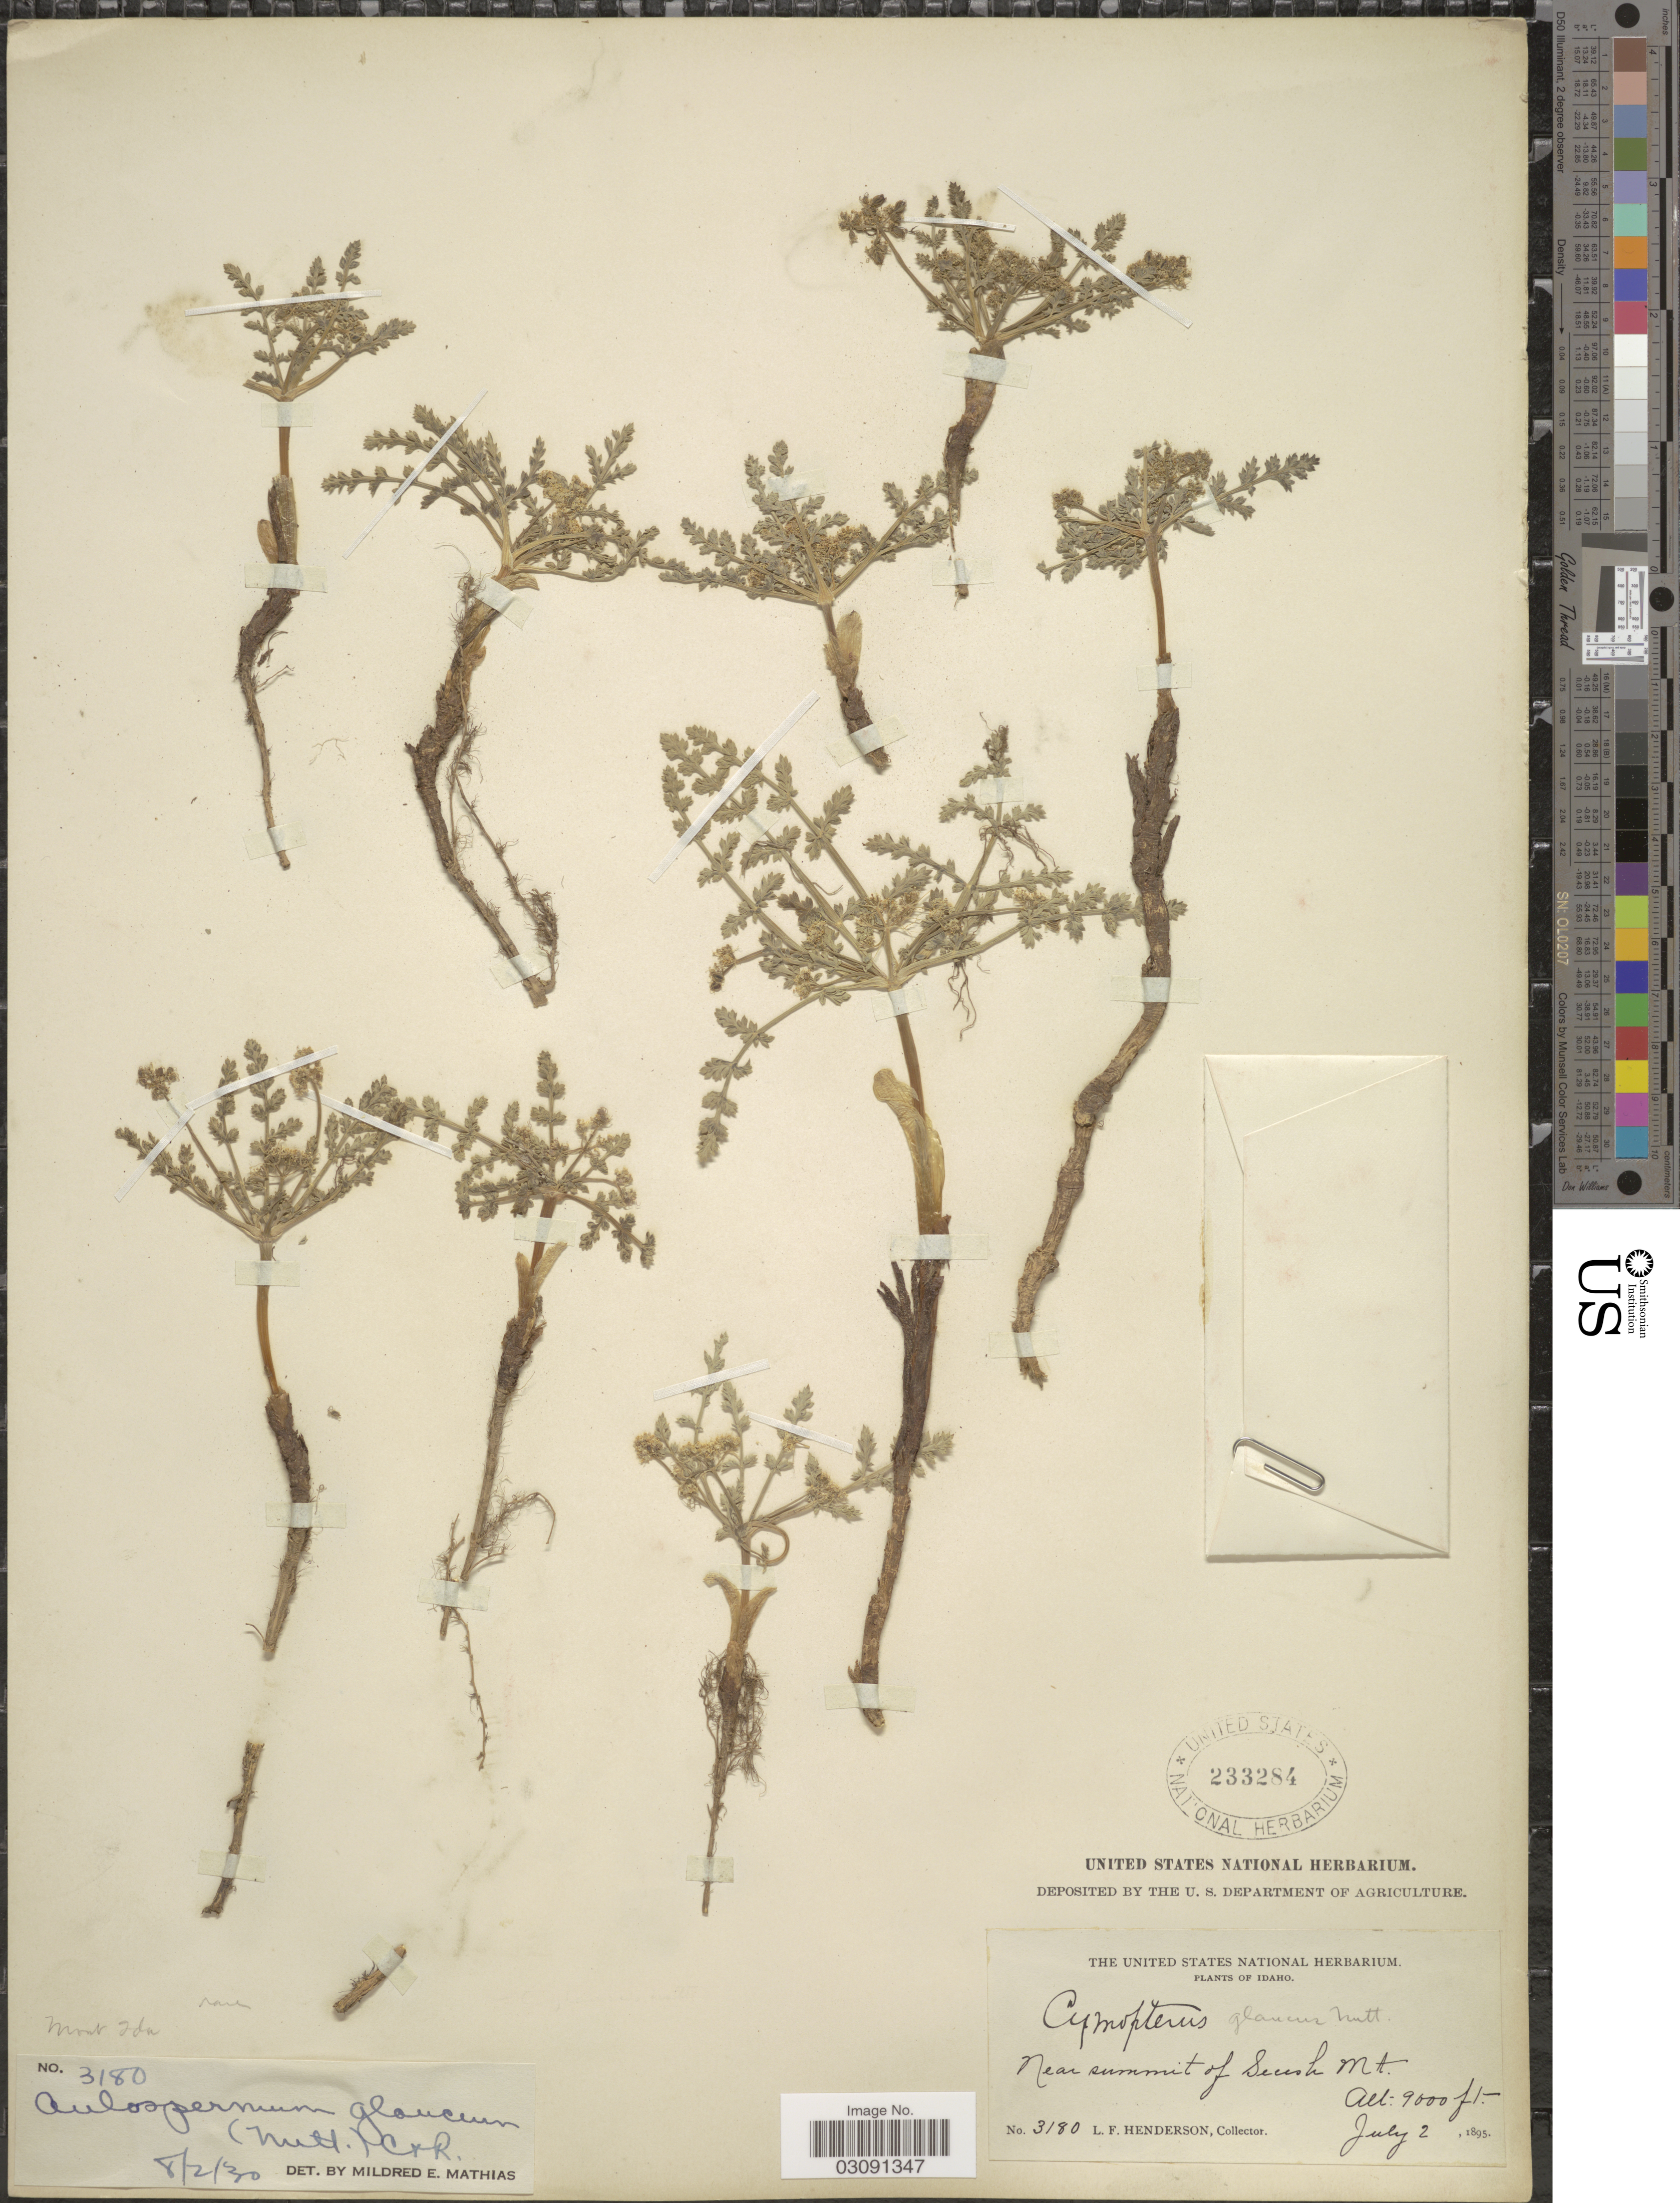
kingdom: Plantae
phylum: Tracheophyta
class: Magnoliopsida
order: Apiales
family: Apiaceae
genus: Cymopterus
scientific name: Cymopterus glaucus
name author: Nutt.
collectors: L. Henderson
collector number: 3180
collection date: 1895-07-02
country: United States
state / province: Idaho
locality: Near summit of Secesh Mt.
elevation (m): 2743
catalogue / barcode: US 233284